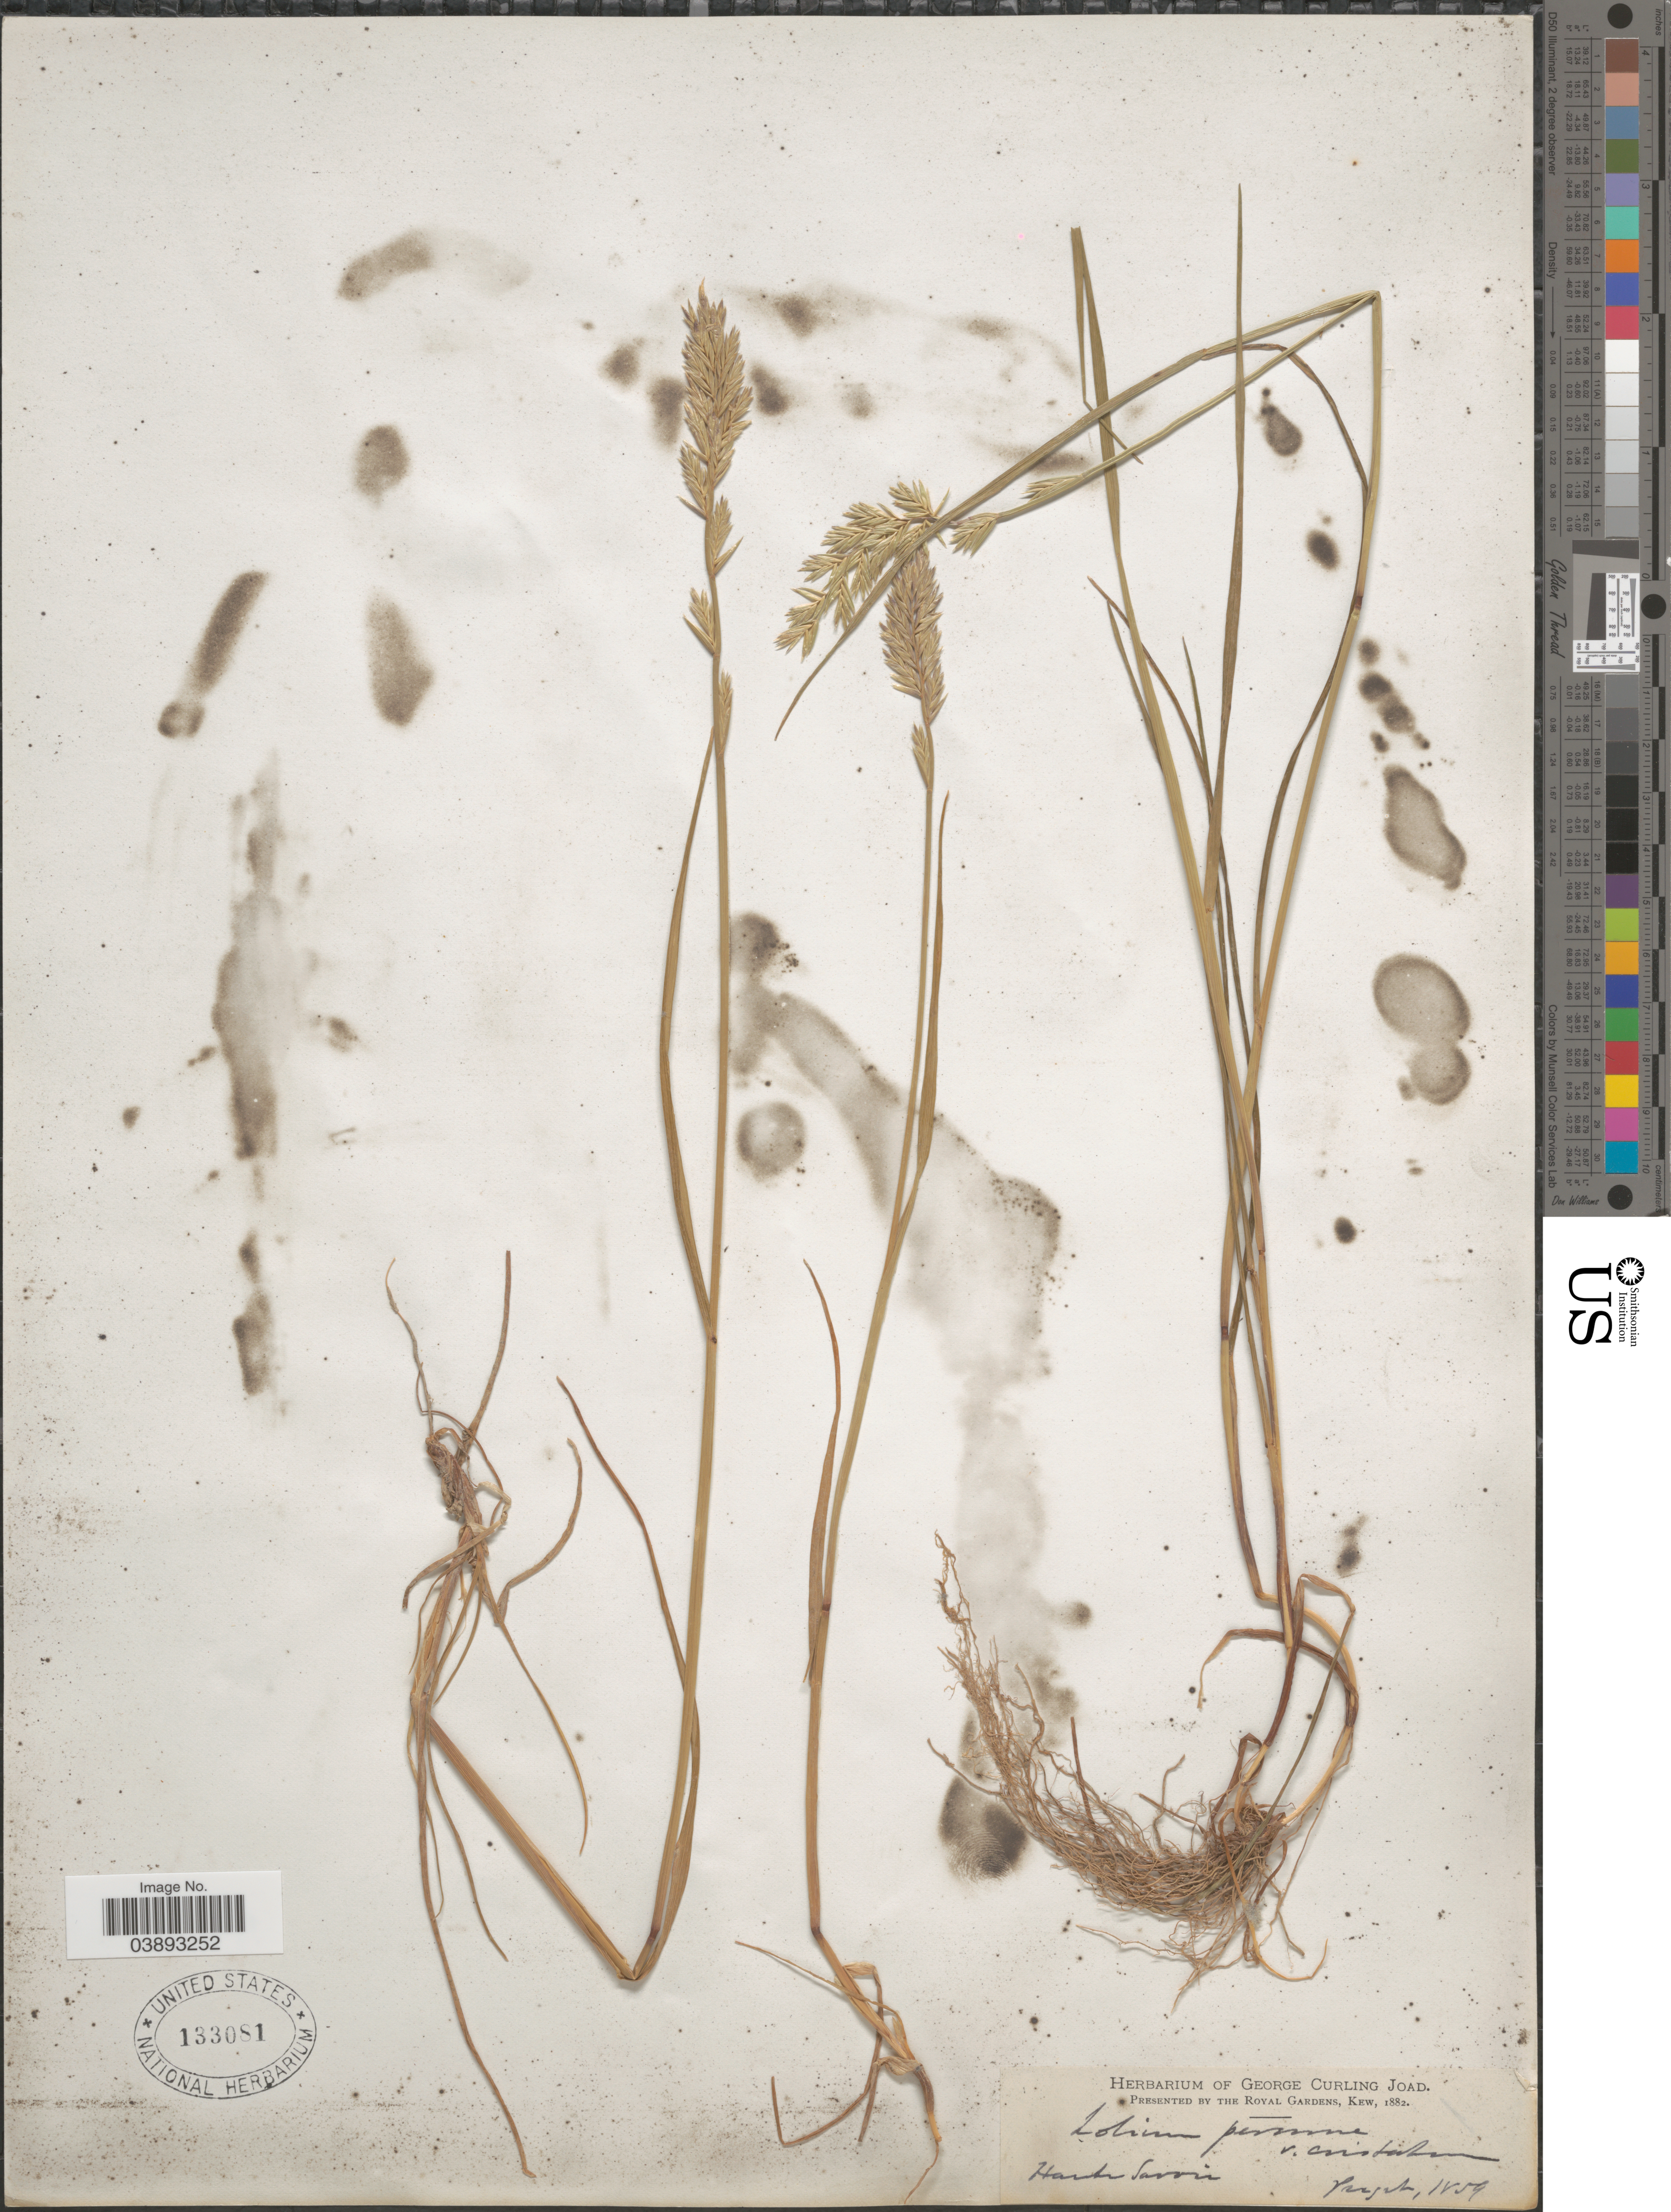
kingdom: Plantae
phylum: Tracheophyta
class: Liliopsida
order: Poales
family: Poaceae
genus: Lolium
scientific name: Lolium perenne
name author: L.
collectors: -. Puget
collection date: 1859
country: France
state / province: Auvergne-Rhône-Alpes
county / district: Haute-Savoie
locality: Haute Savoie.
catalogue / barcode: US 133081